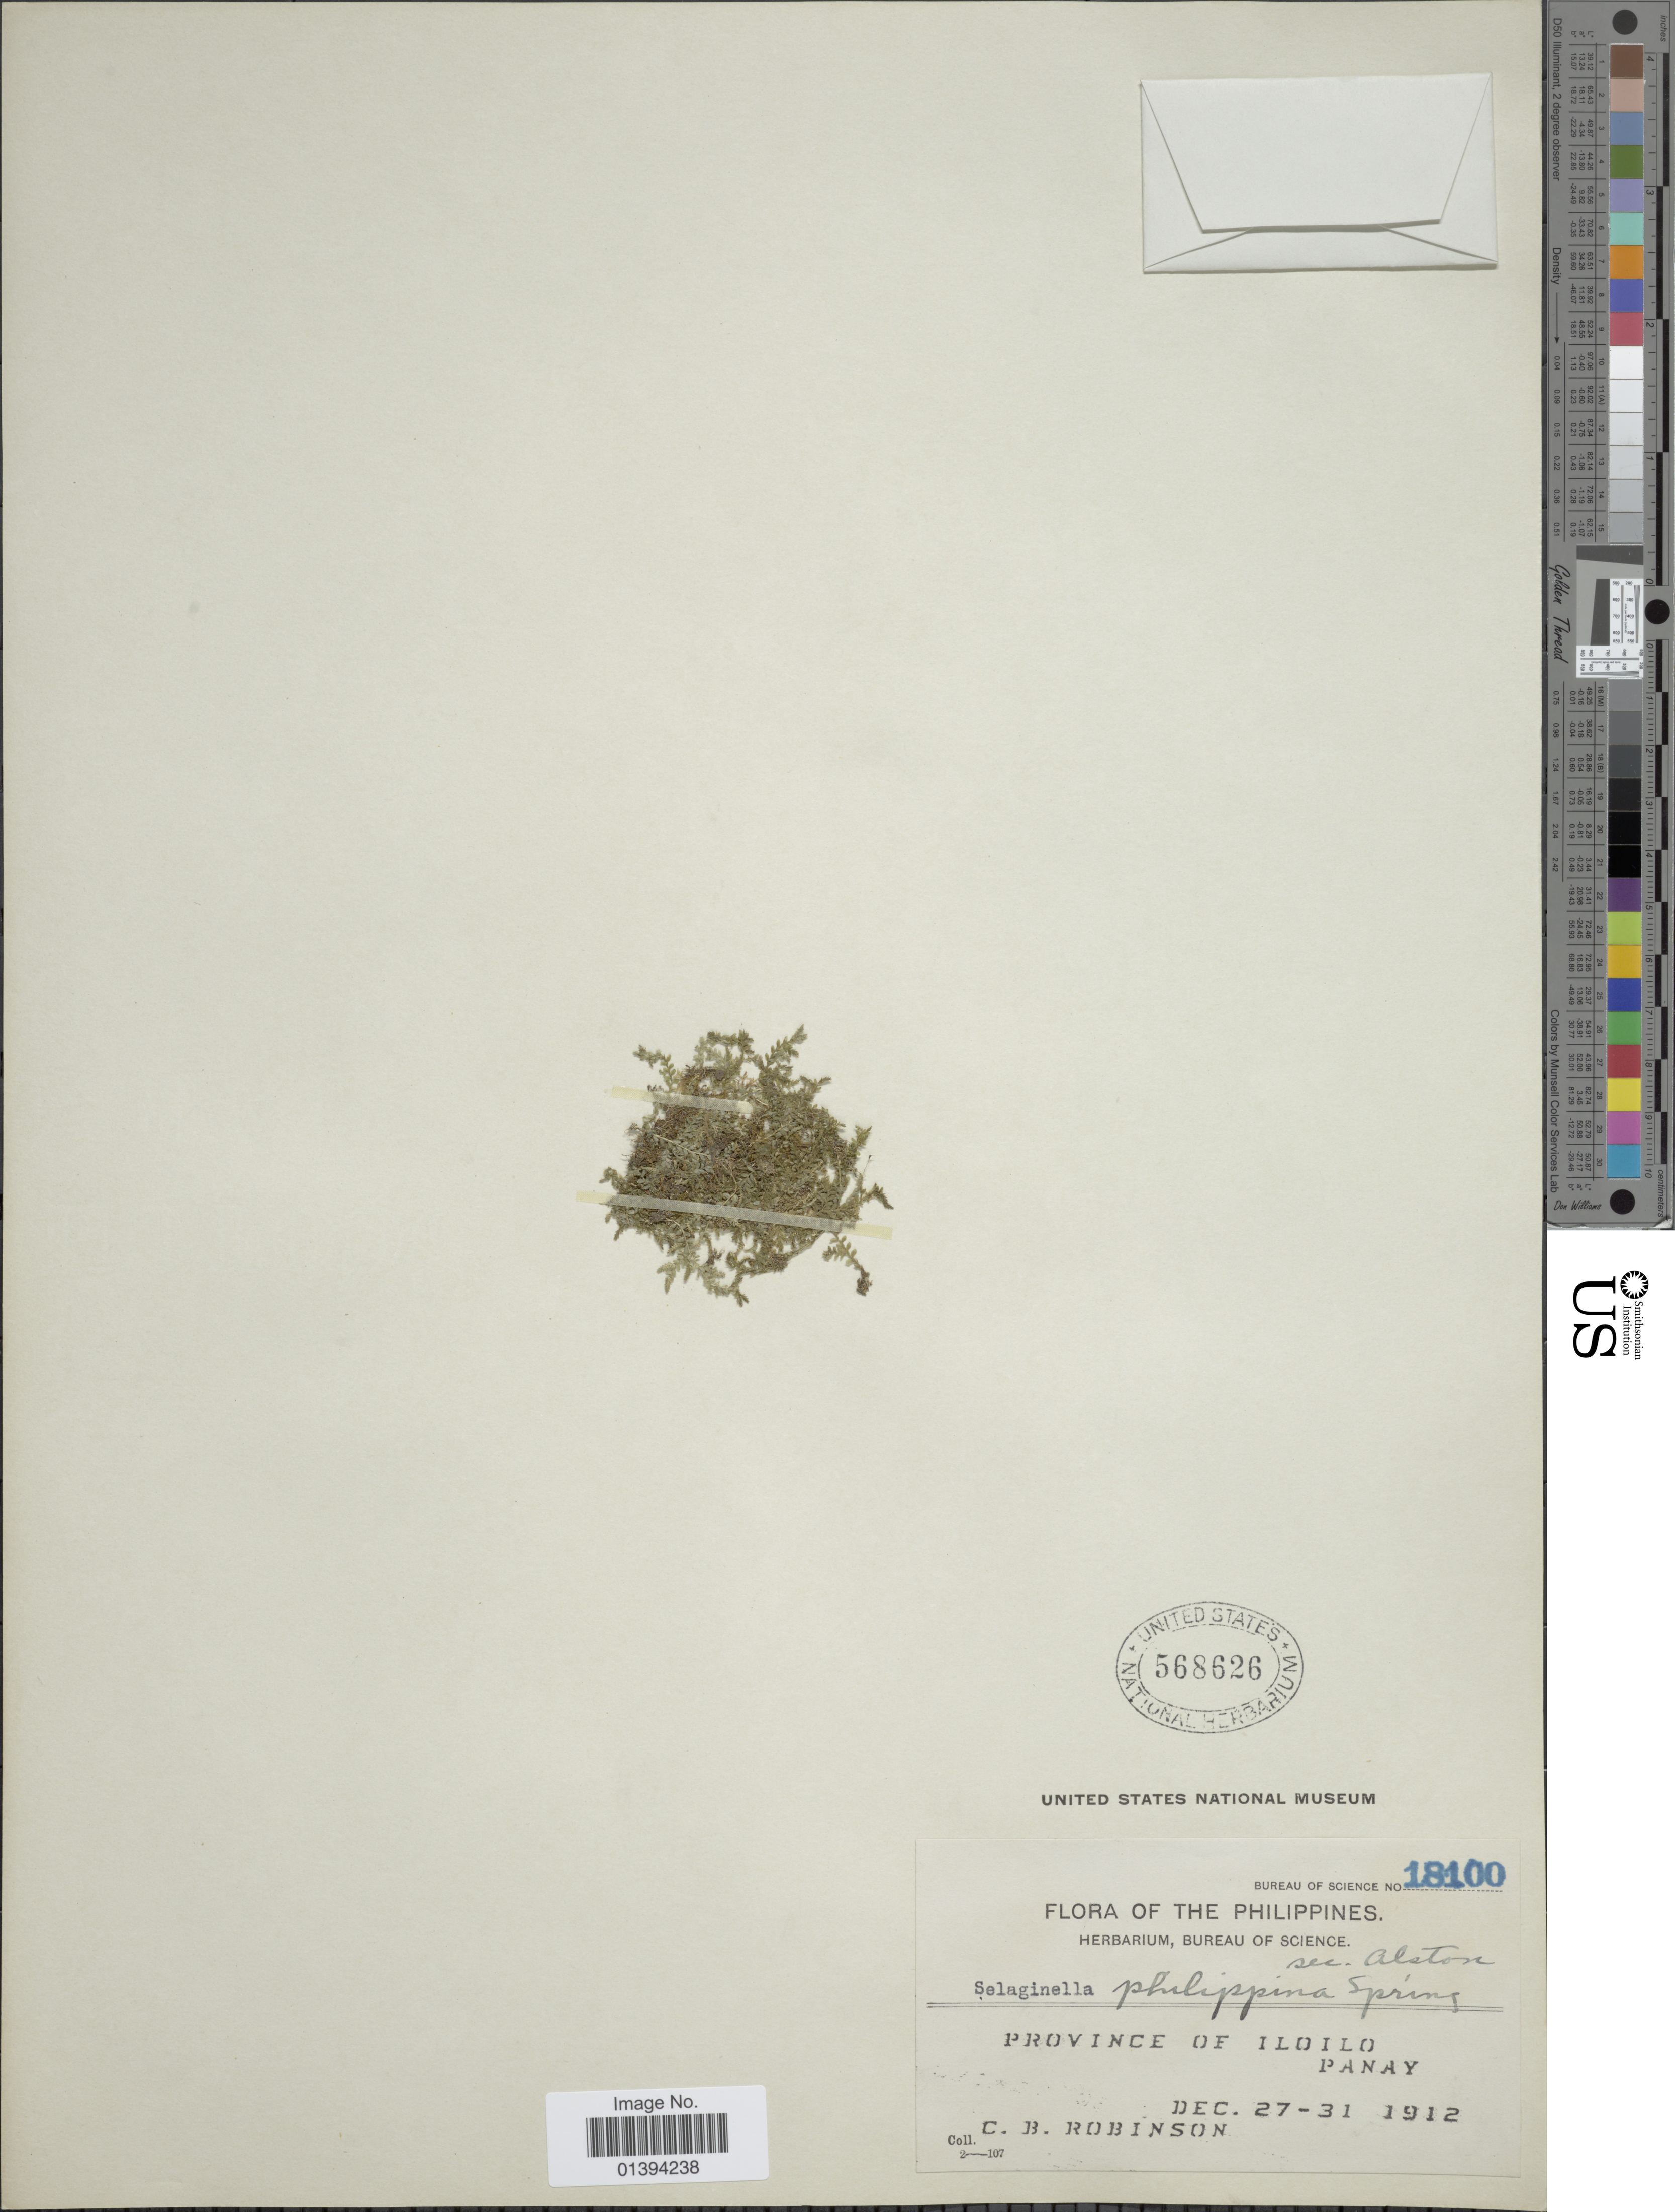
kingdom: Plantae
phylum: Tracheophyta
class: Lycopodiopsida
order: Selaginellales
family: Selaginellaceae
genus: Selaginella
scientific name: Selaginella philippina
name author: Spring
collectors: C. Robinson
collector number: Bureau of Science 18100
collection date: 1912-12-27/1912-12-31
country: Philippines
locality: Province of Iloilo, Panay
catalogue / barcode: US 568262